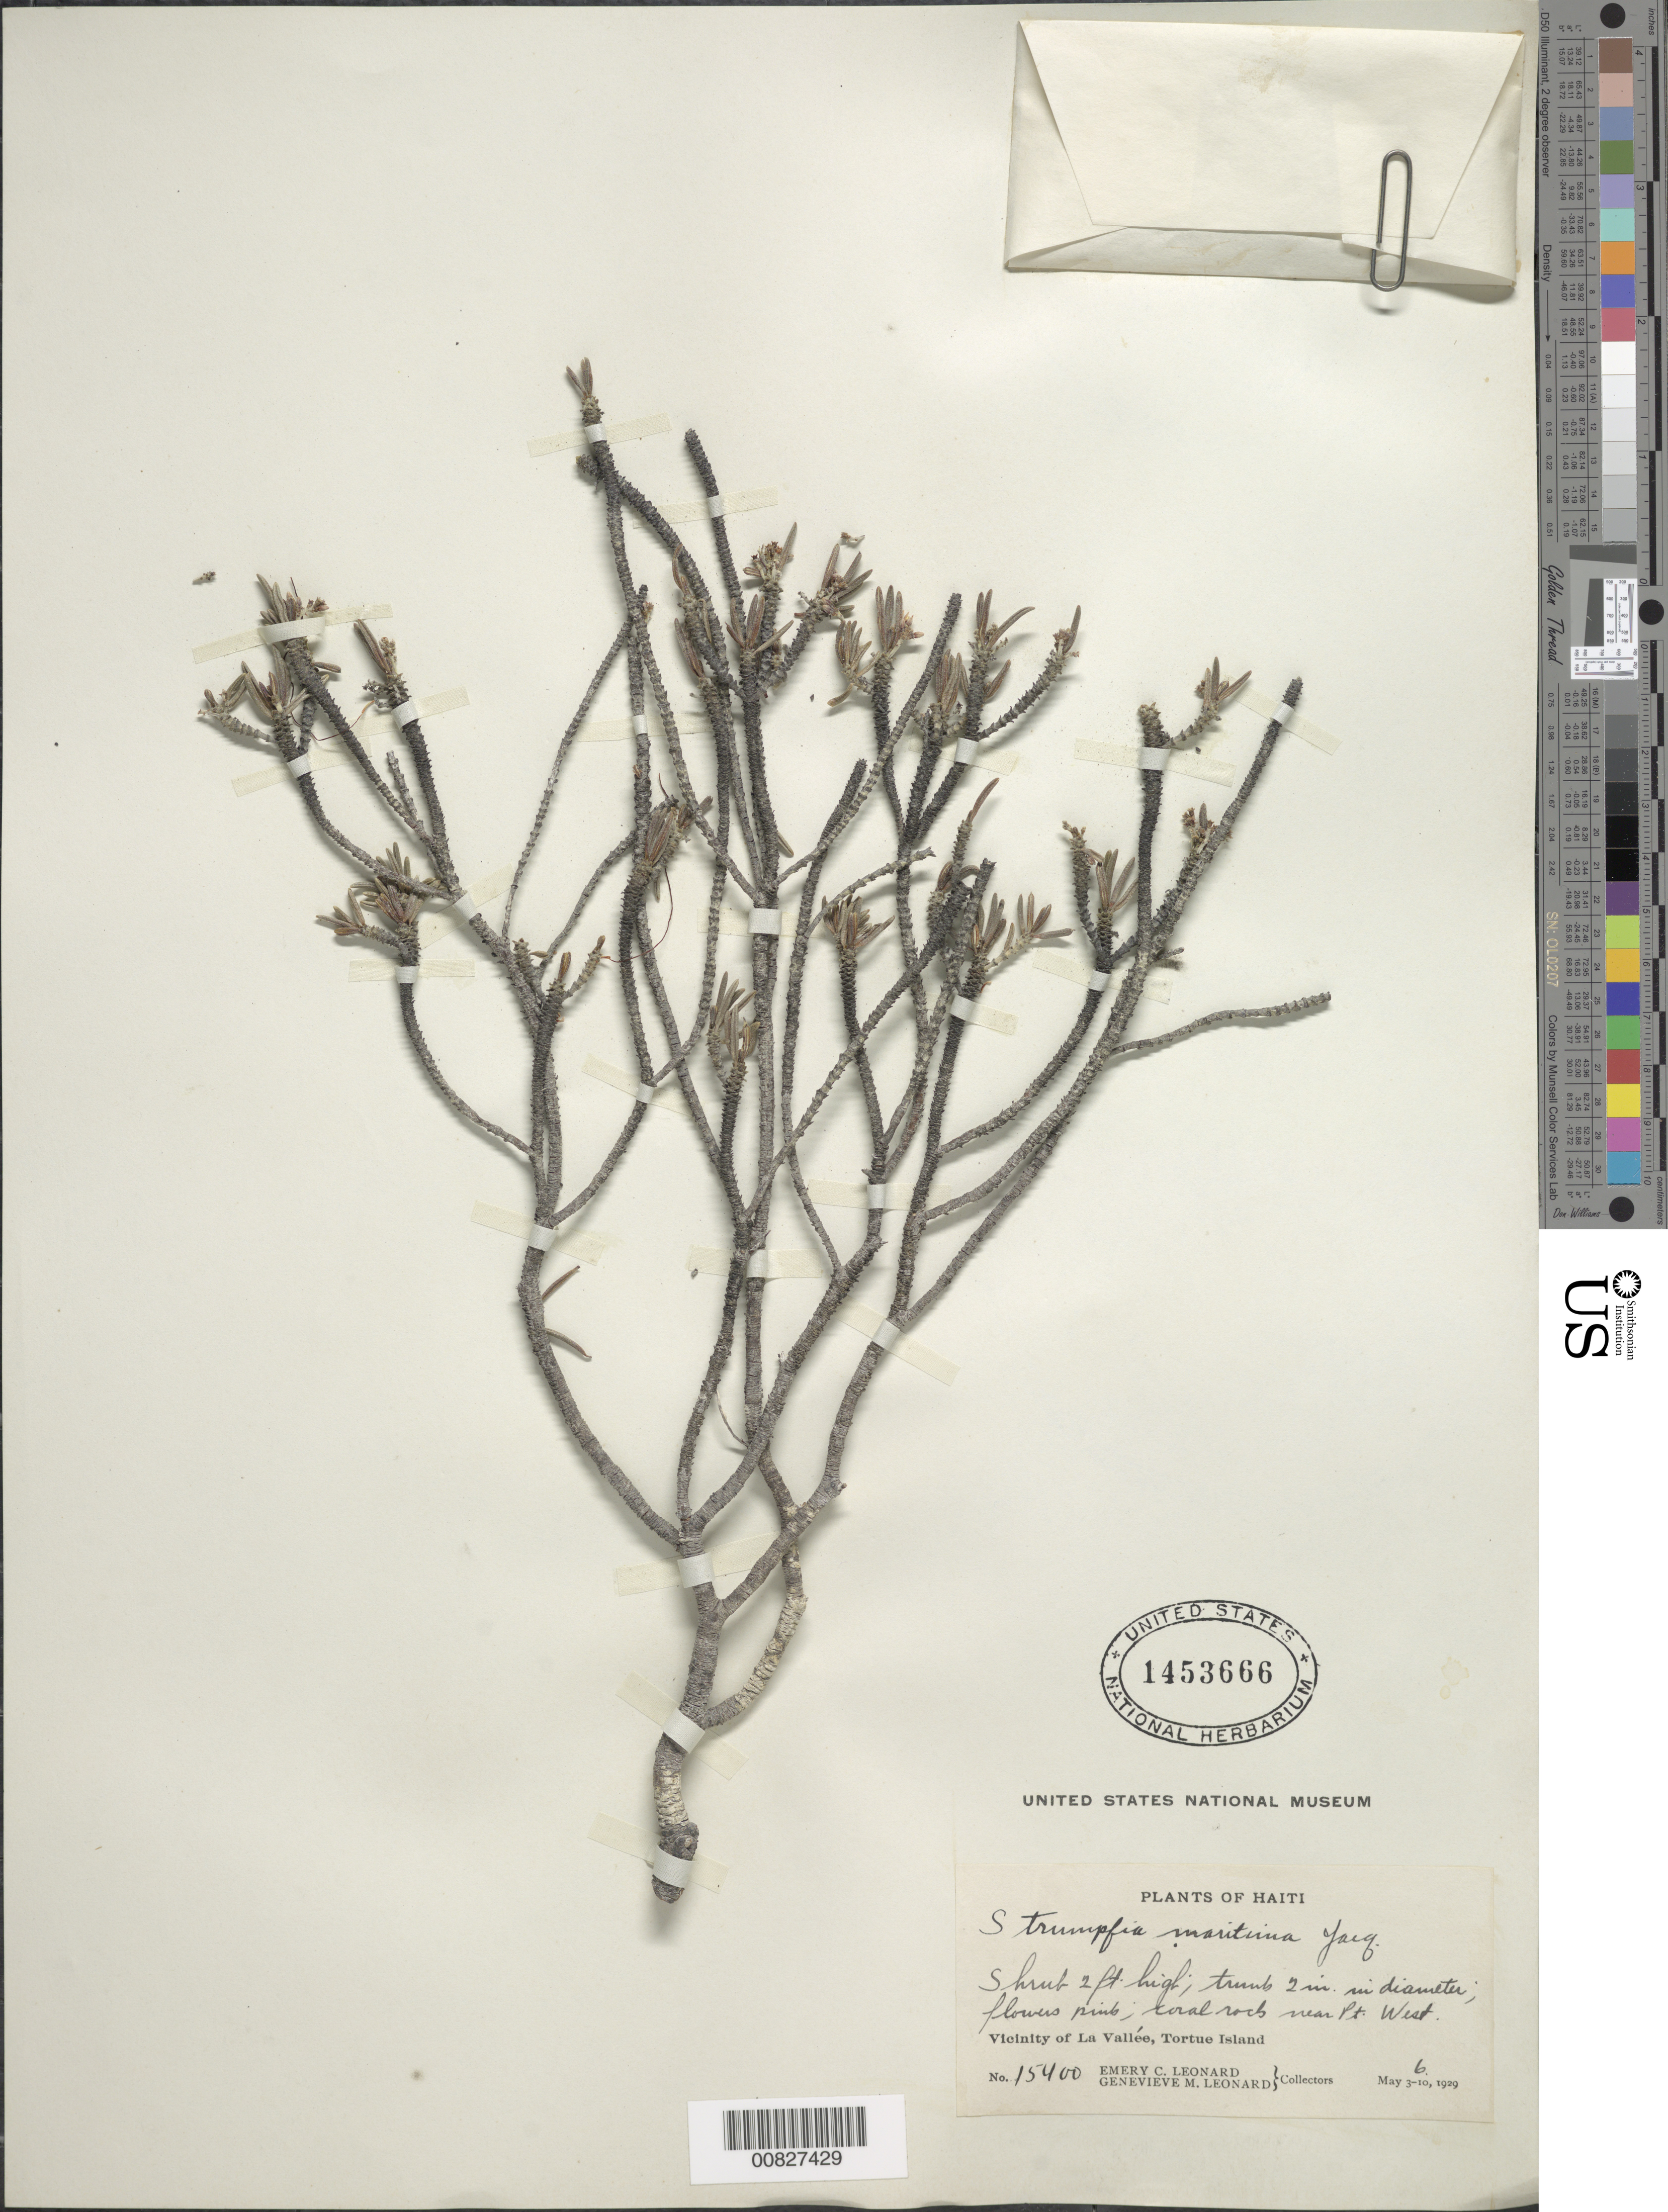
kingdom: Plantae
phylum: Tracheophyta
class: Magnoliopsida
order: Gentianales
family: Rubiaceae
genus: Strumpfia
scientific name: Strumpfia maritima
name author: Jacq.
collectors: E. C. Leonard & G. M. Leonard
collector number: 15400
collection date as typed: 06 May 1929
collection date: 1929-05-06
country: Haiti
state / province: Nord-Ouest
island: Île de la Tortue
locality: Vicinity of La Vallée, near Pt. West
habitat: Coral rocks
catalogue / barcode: US 1453666